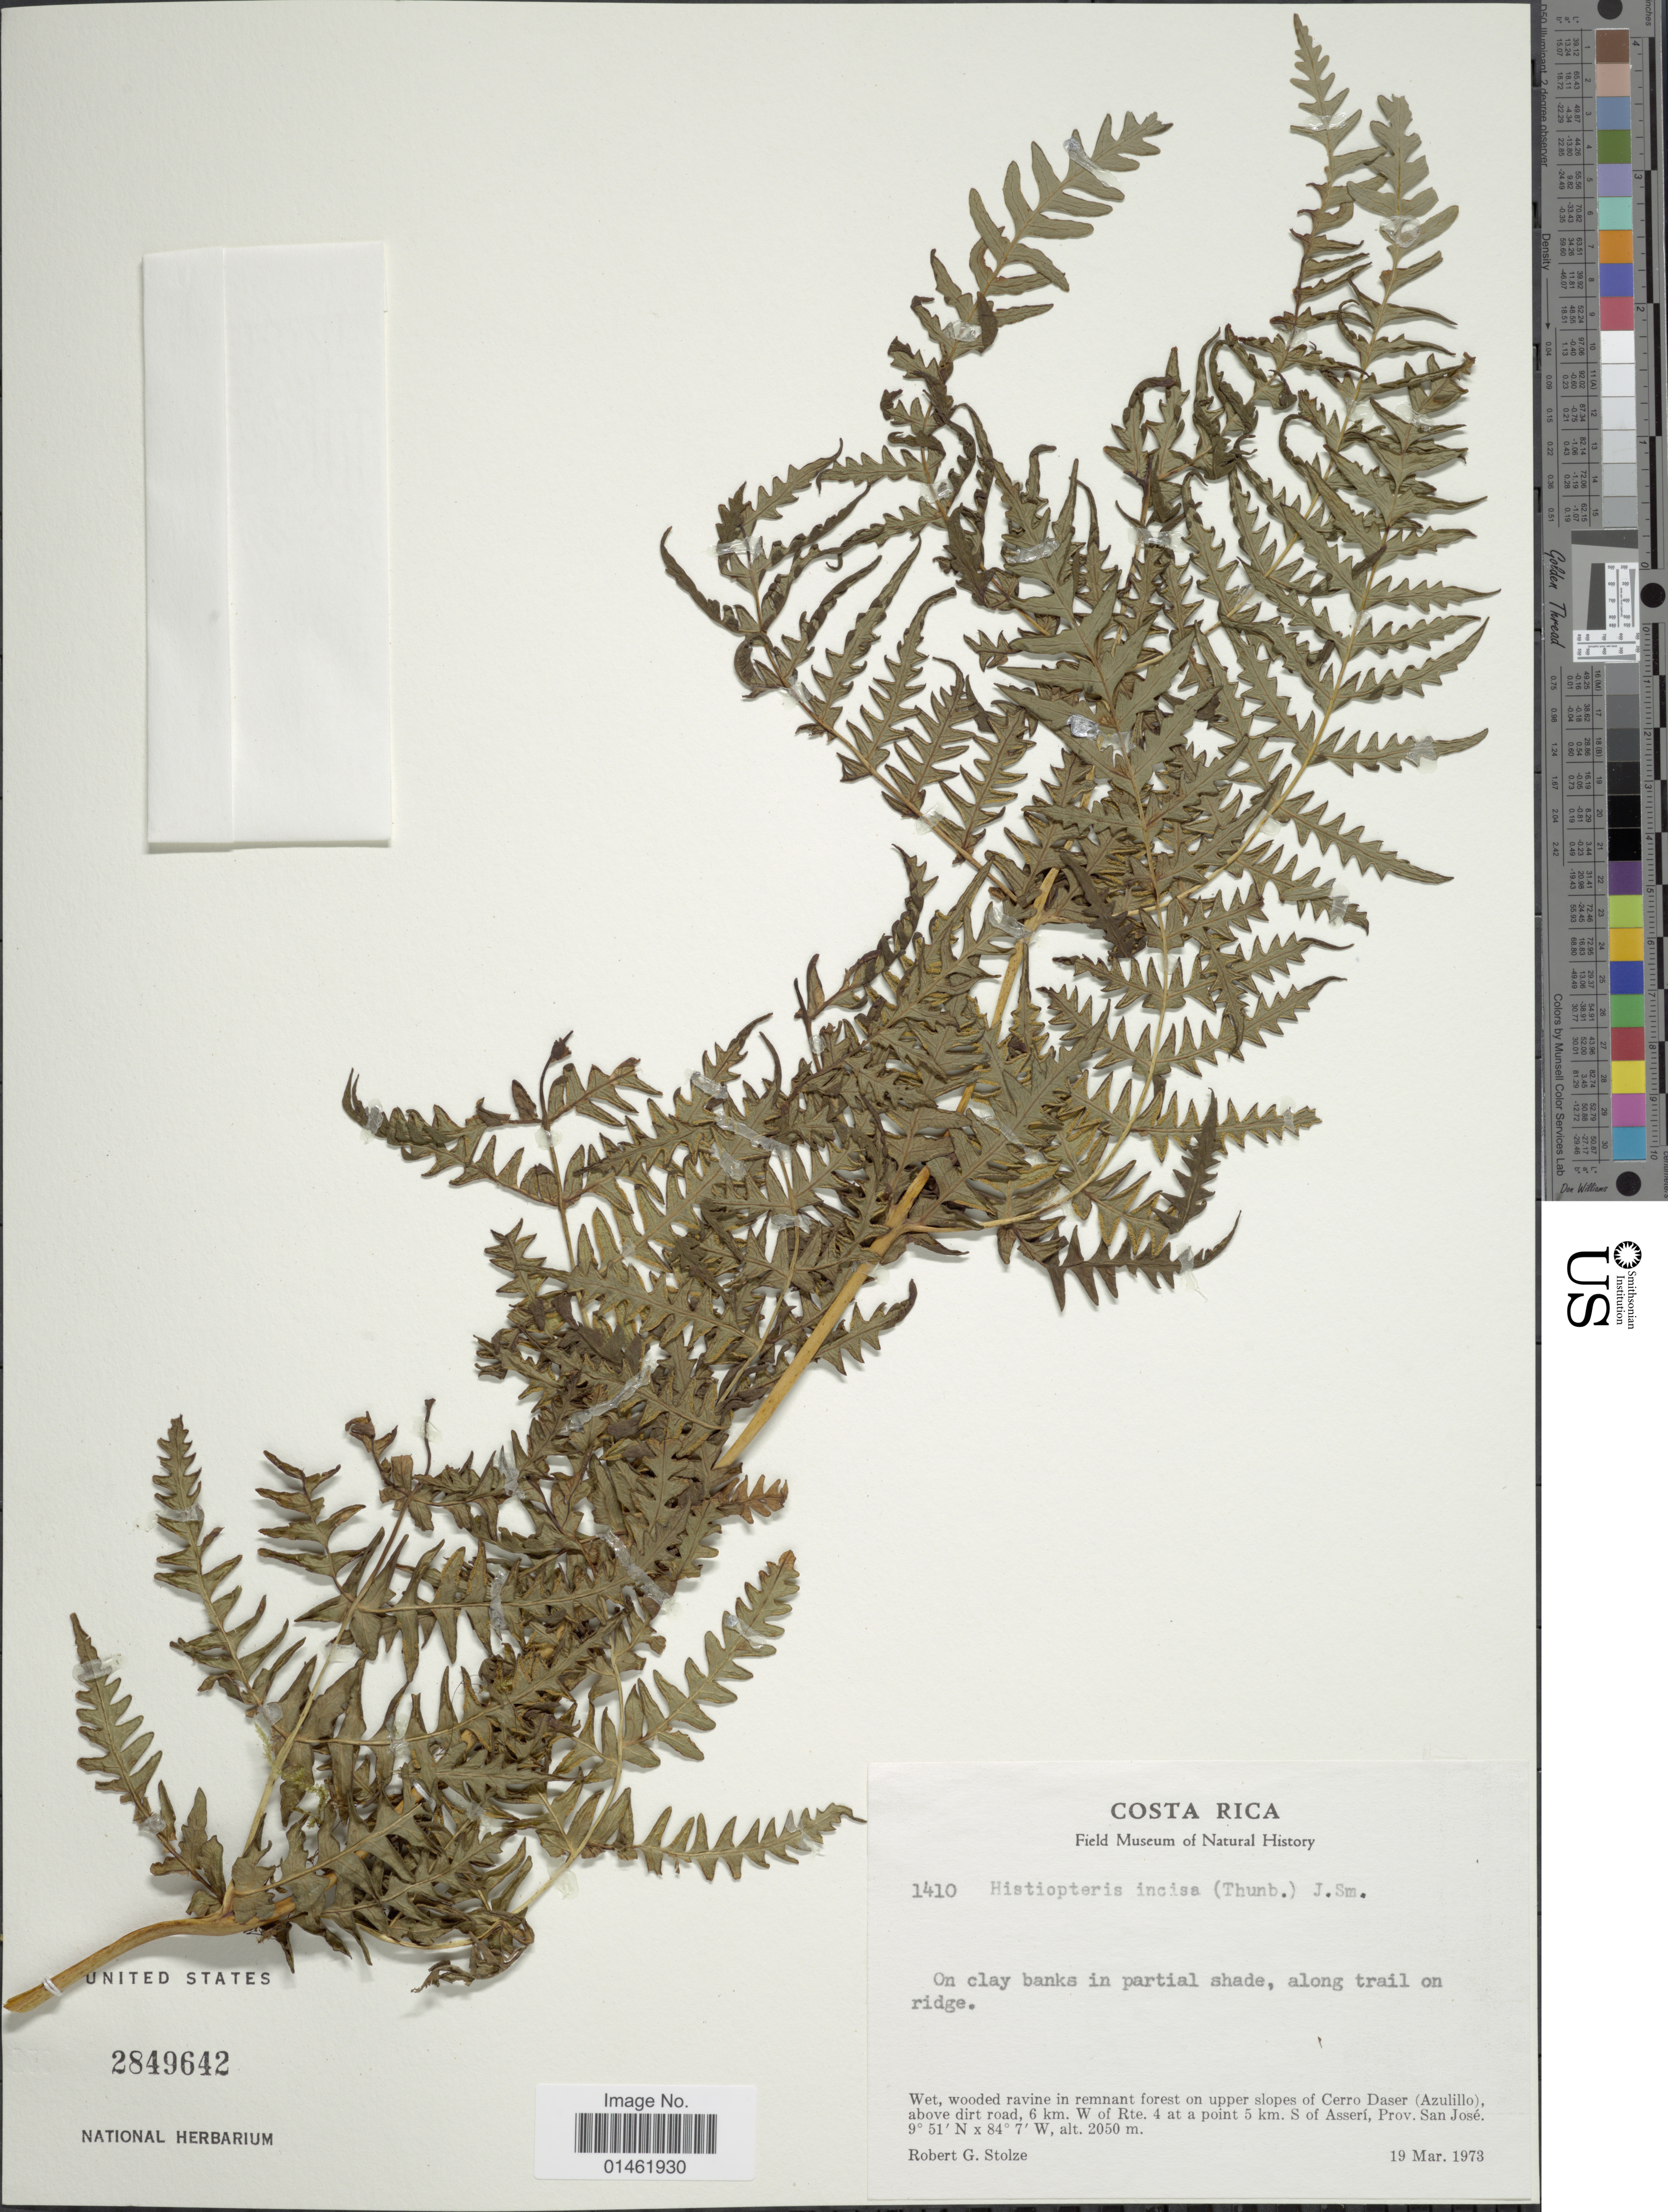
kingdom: Plantae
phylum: Tracheophyta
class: Polypodiopsida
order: Polypodiales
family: Dennstaedtiaceae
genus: Histiopteris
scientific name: Histiopteris incisa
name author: (Thunb.) J. Sm.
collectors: R. G. Stolze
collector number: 1410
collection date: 1973-03-19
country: Costa Rica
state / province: San José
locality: Wet wooded ravine in remnant forest on upper slopes of Cerro Daser(Azulillo), above dirt road, 6km W of Rte. 4 at a point 5km S of Asseri, prov. San José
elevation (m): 2050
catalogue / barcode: US 2849642